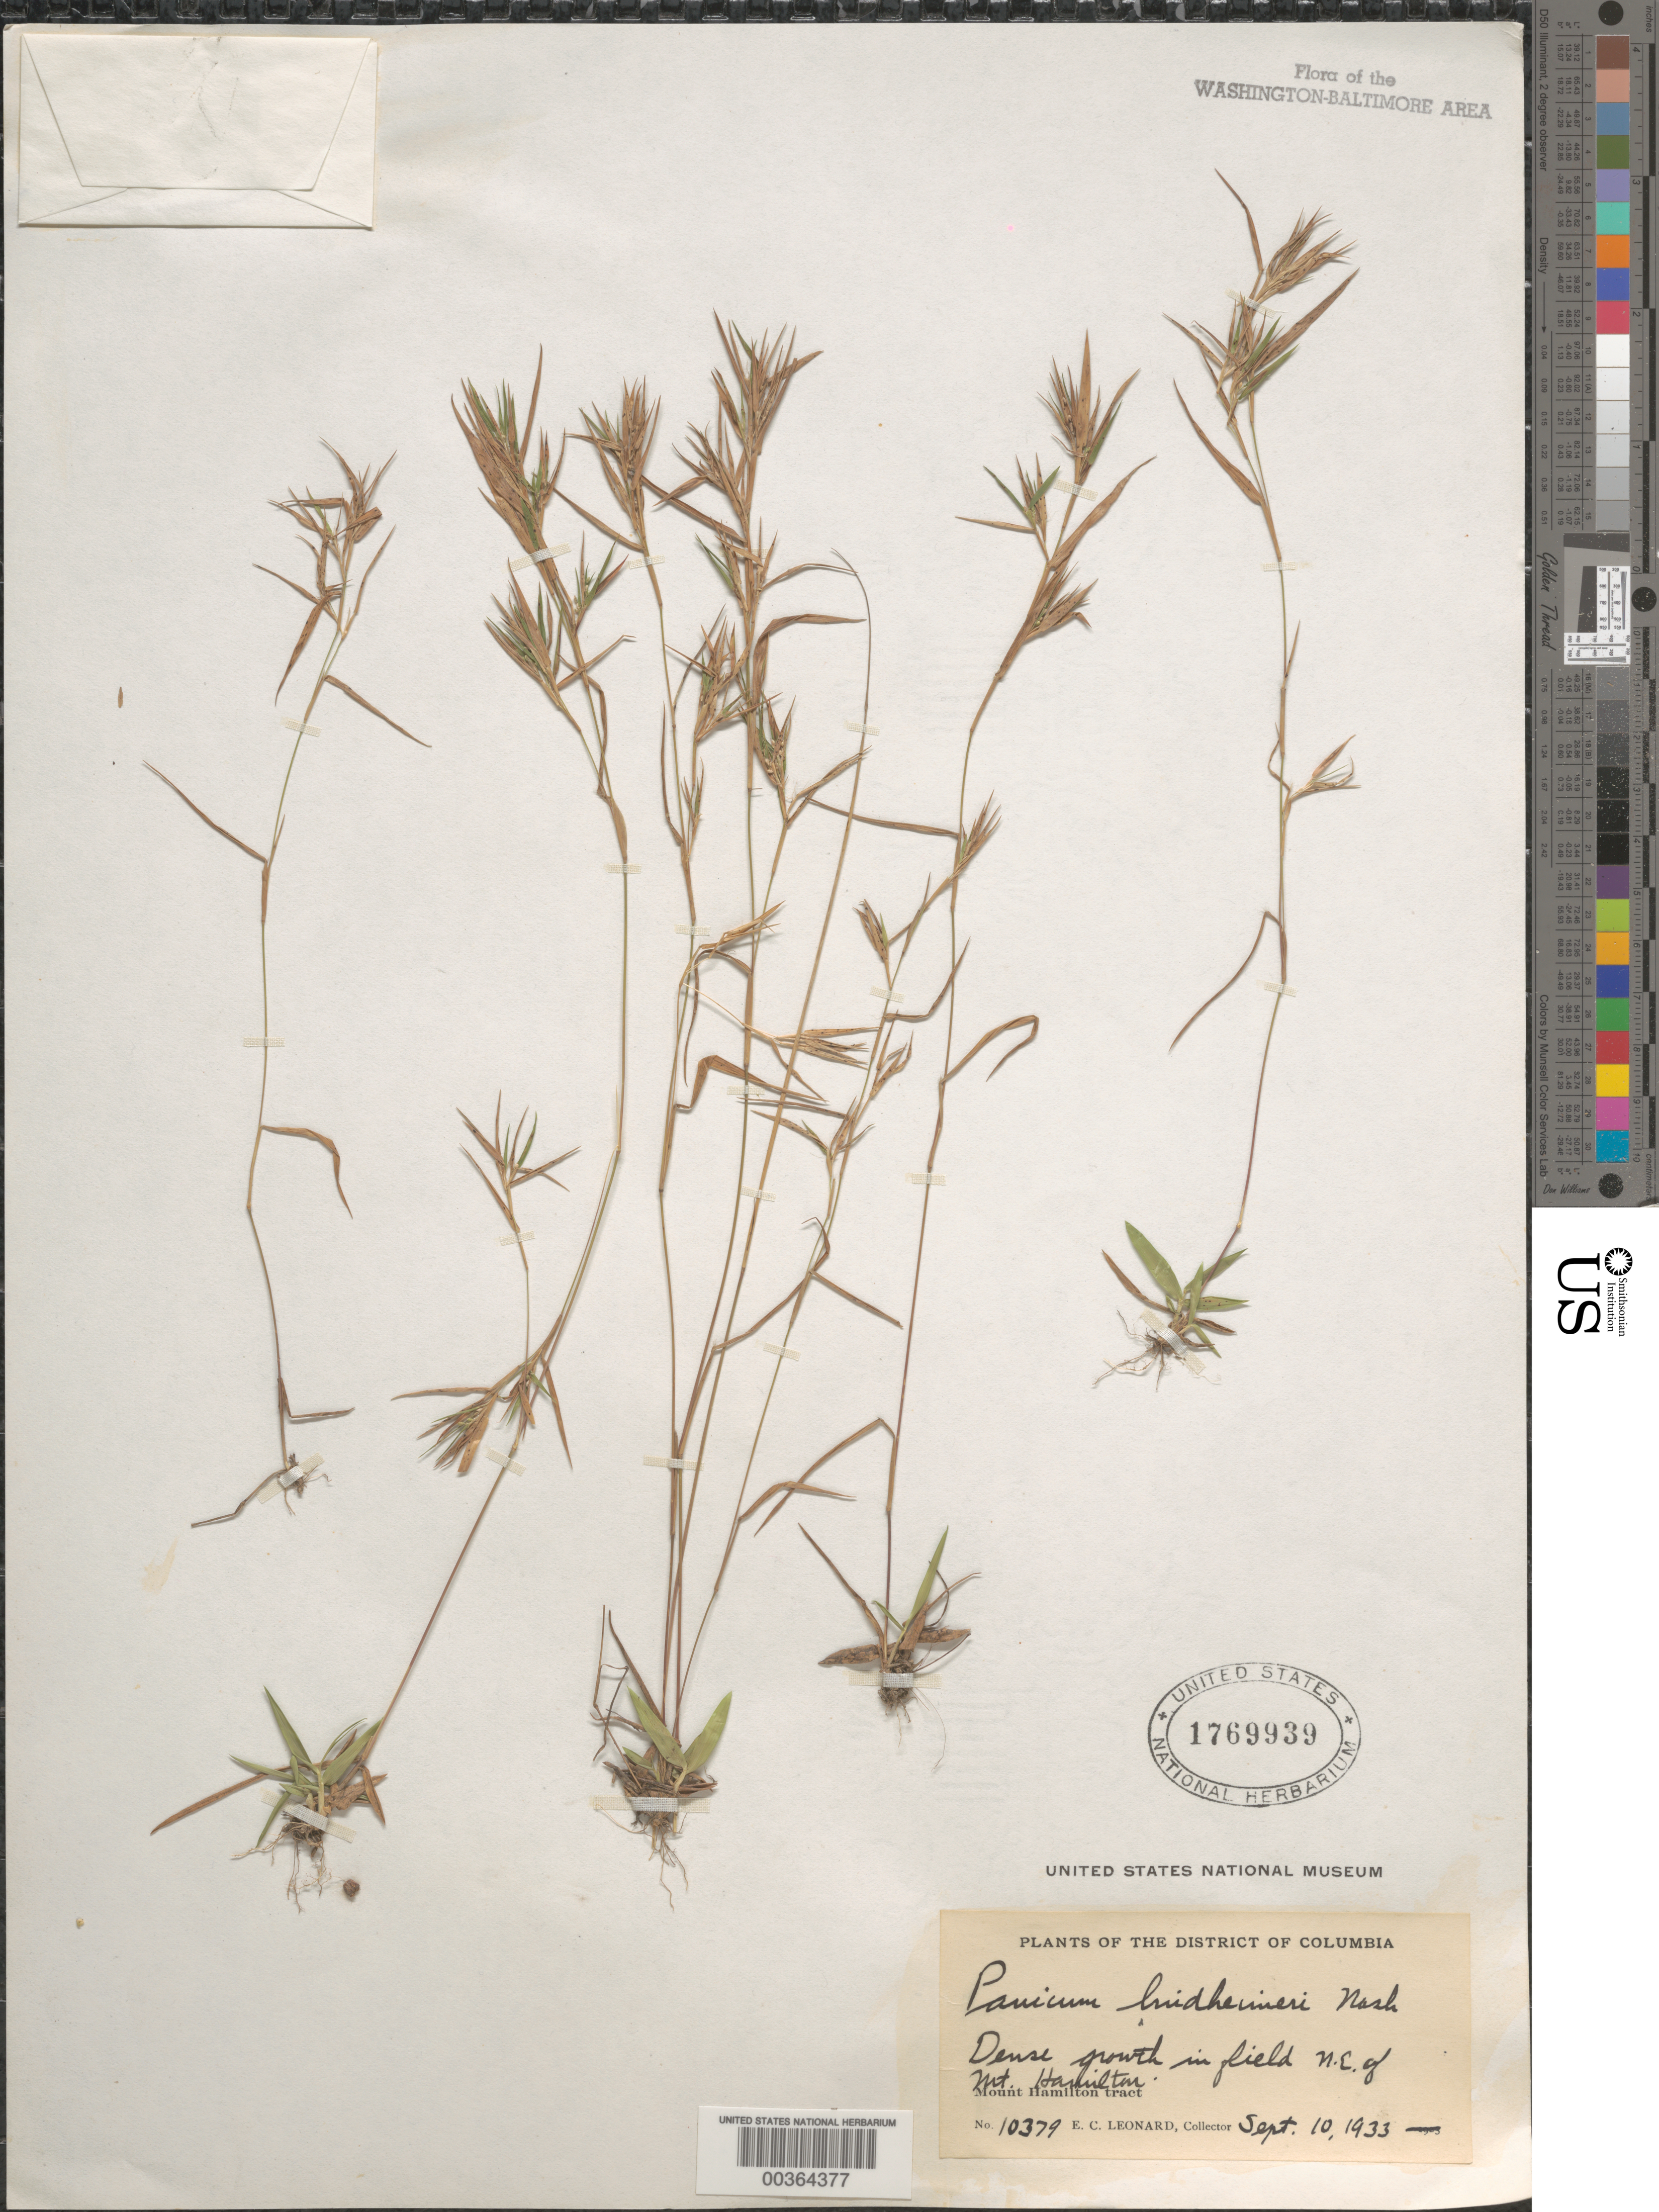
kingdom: Plantae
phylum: Tracheophyta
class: Liliopsida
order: Poales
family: Poaceae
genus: Dichanthelium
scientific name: Dichanthelium acuminatum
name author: (Sw.) Gould & C.A. Clark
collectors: E. C. Leonard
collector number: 10379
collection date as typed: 10 Sep 1933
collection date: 1933-09-10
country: United States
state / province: District of Columbia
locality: Mt Hamilton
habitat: In field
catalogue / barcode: US 1769939